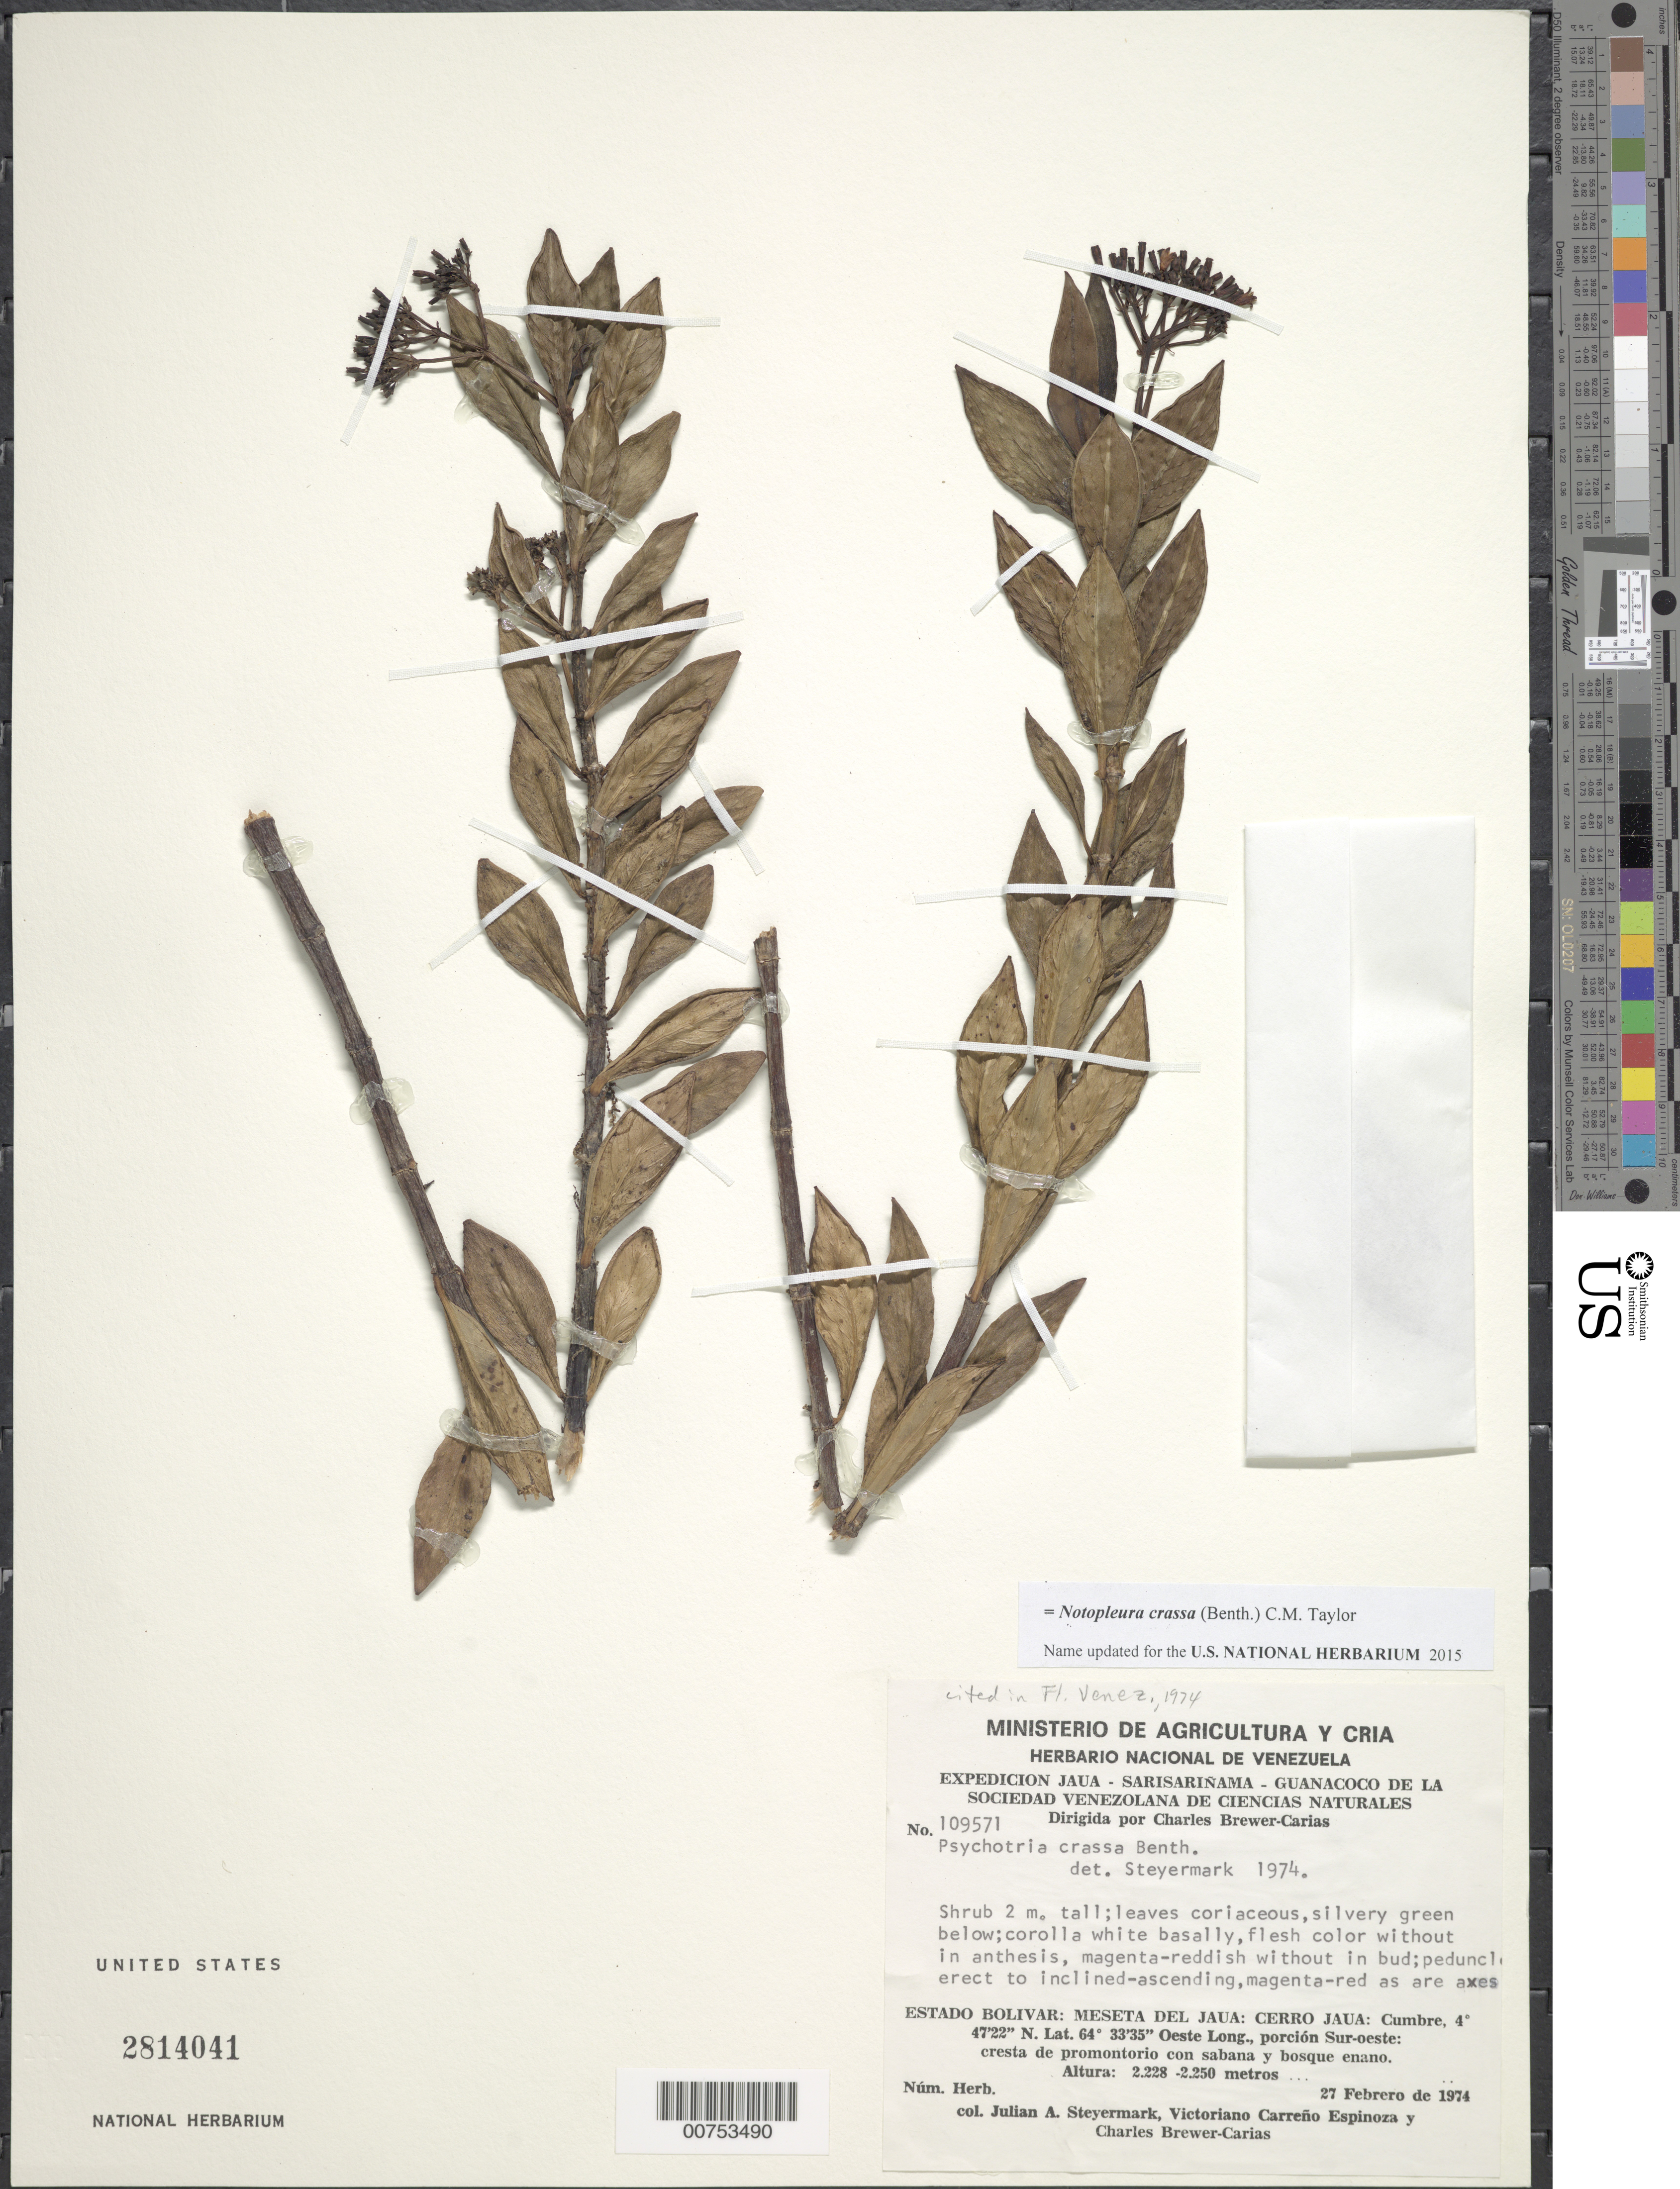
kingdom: Plantae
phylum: Tracheophyta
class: Magnoliopsida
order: Gentianales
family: Rubiaceae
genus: Psychotria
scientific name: Psychotria crassa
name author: Benth.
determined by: Steyermark, Julian A., (VEN)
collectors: J. Steyermark, V. Carreño E. & C. Brewer-Carias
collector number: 109571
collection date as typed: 27-Feb-74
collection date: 1974-02-27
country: Venezuela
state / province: Bolívar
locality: Meseta del Jaua: Cerro Jaua, cumbre porción SO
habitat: Cresta de promontorio con sabana y bosque enano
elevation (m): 2228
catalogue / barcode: US 2814041